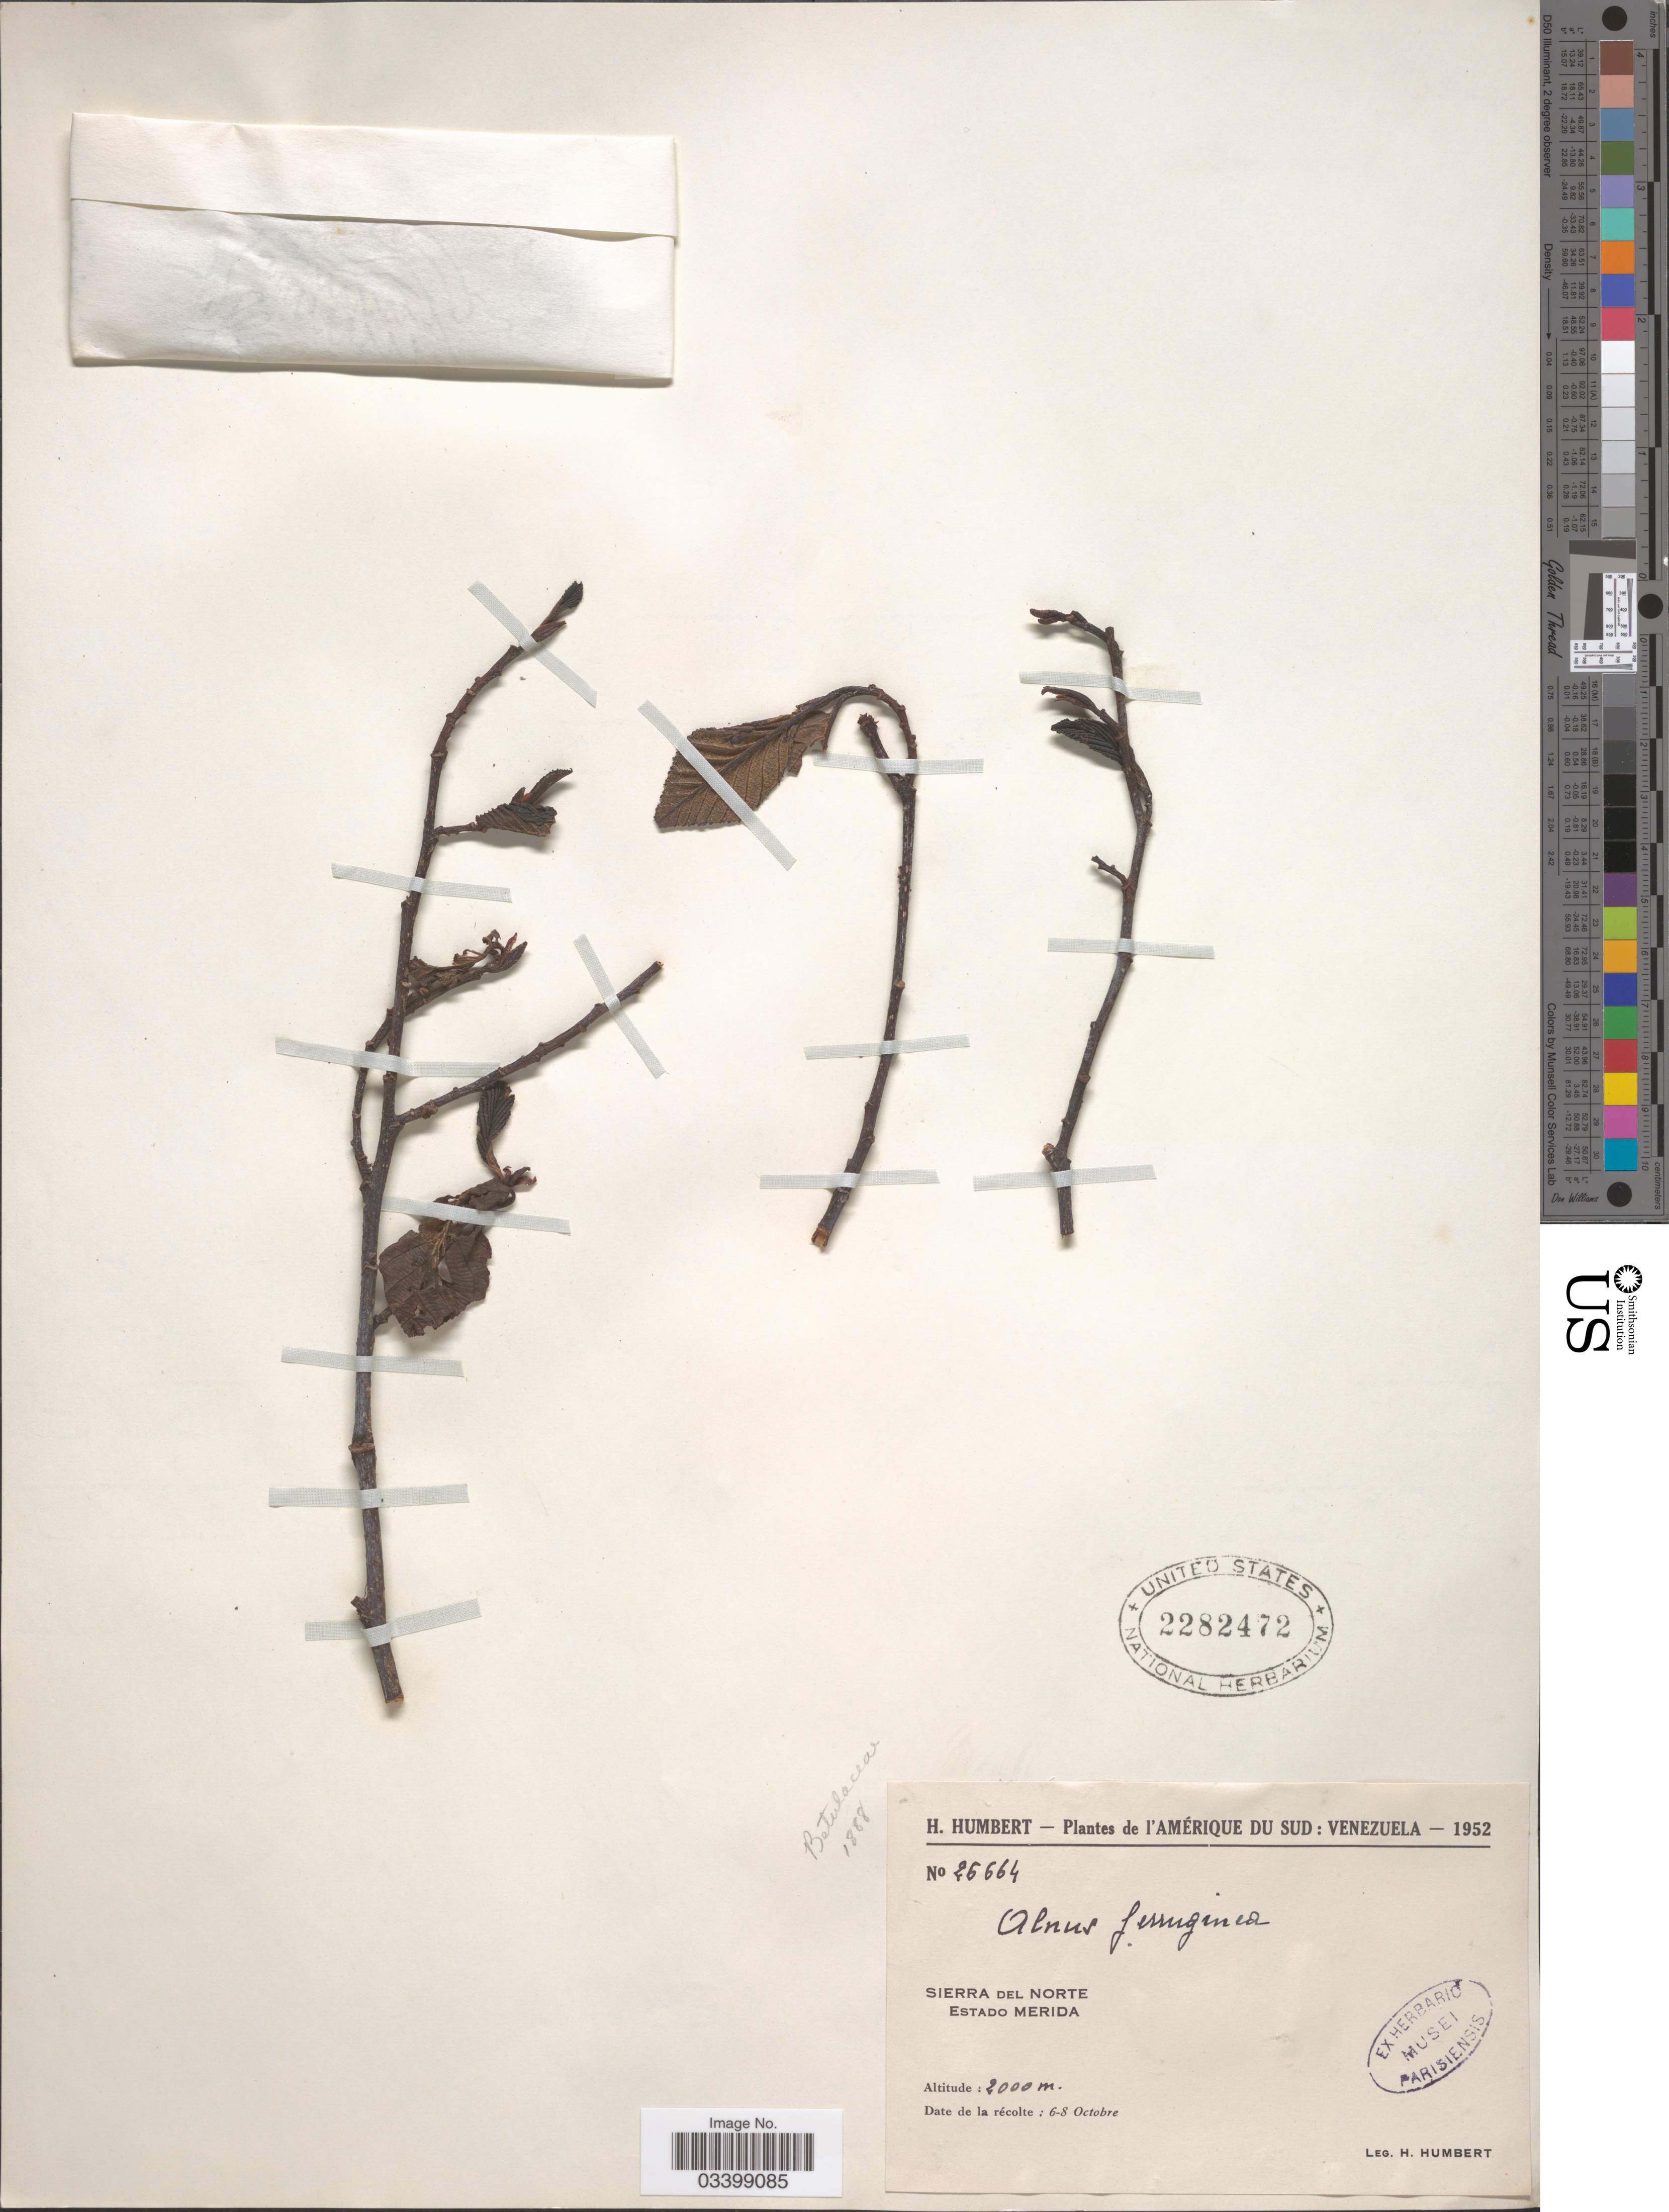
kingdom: Plantae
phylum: Tracheophyta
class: Magnoliopsida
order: Fagales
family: Betulaceae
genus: Alnus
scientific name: Alnus acuminata subsp. acuminata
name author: Kunth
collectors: H. Humbert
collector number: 25664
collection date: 1952-10-06/1952-10-08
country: Venezuela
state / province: Mérida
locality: L'Amérique du Sud. Sierra del Norte.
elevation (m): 2000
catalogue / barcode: US 2282472